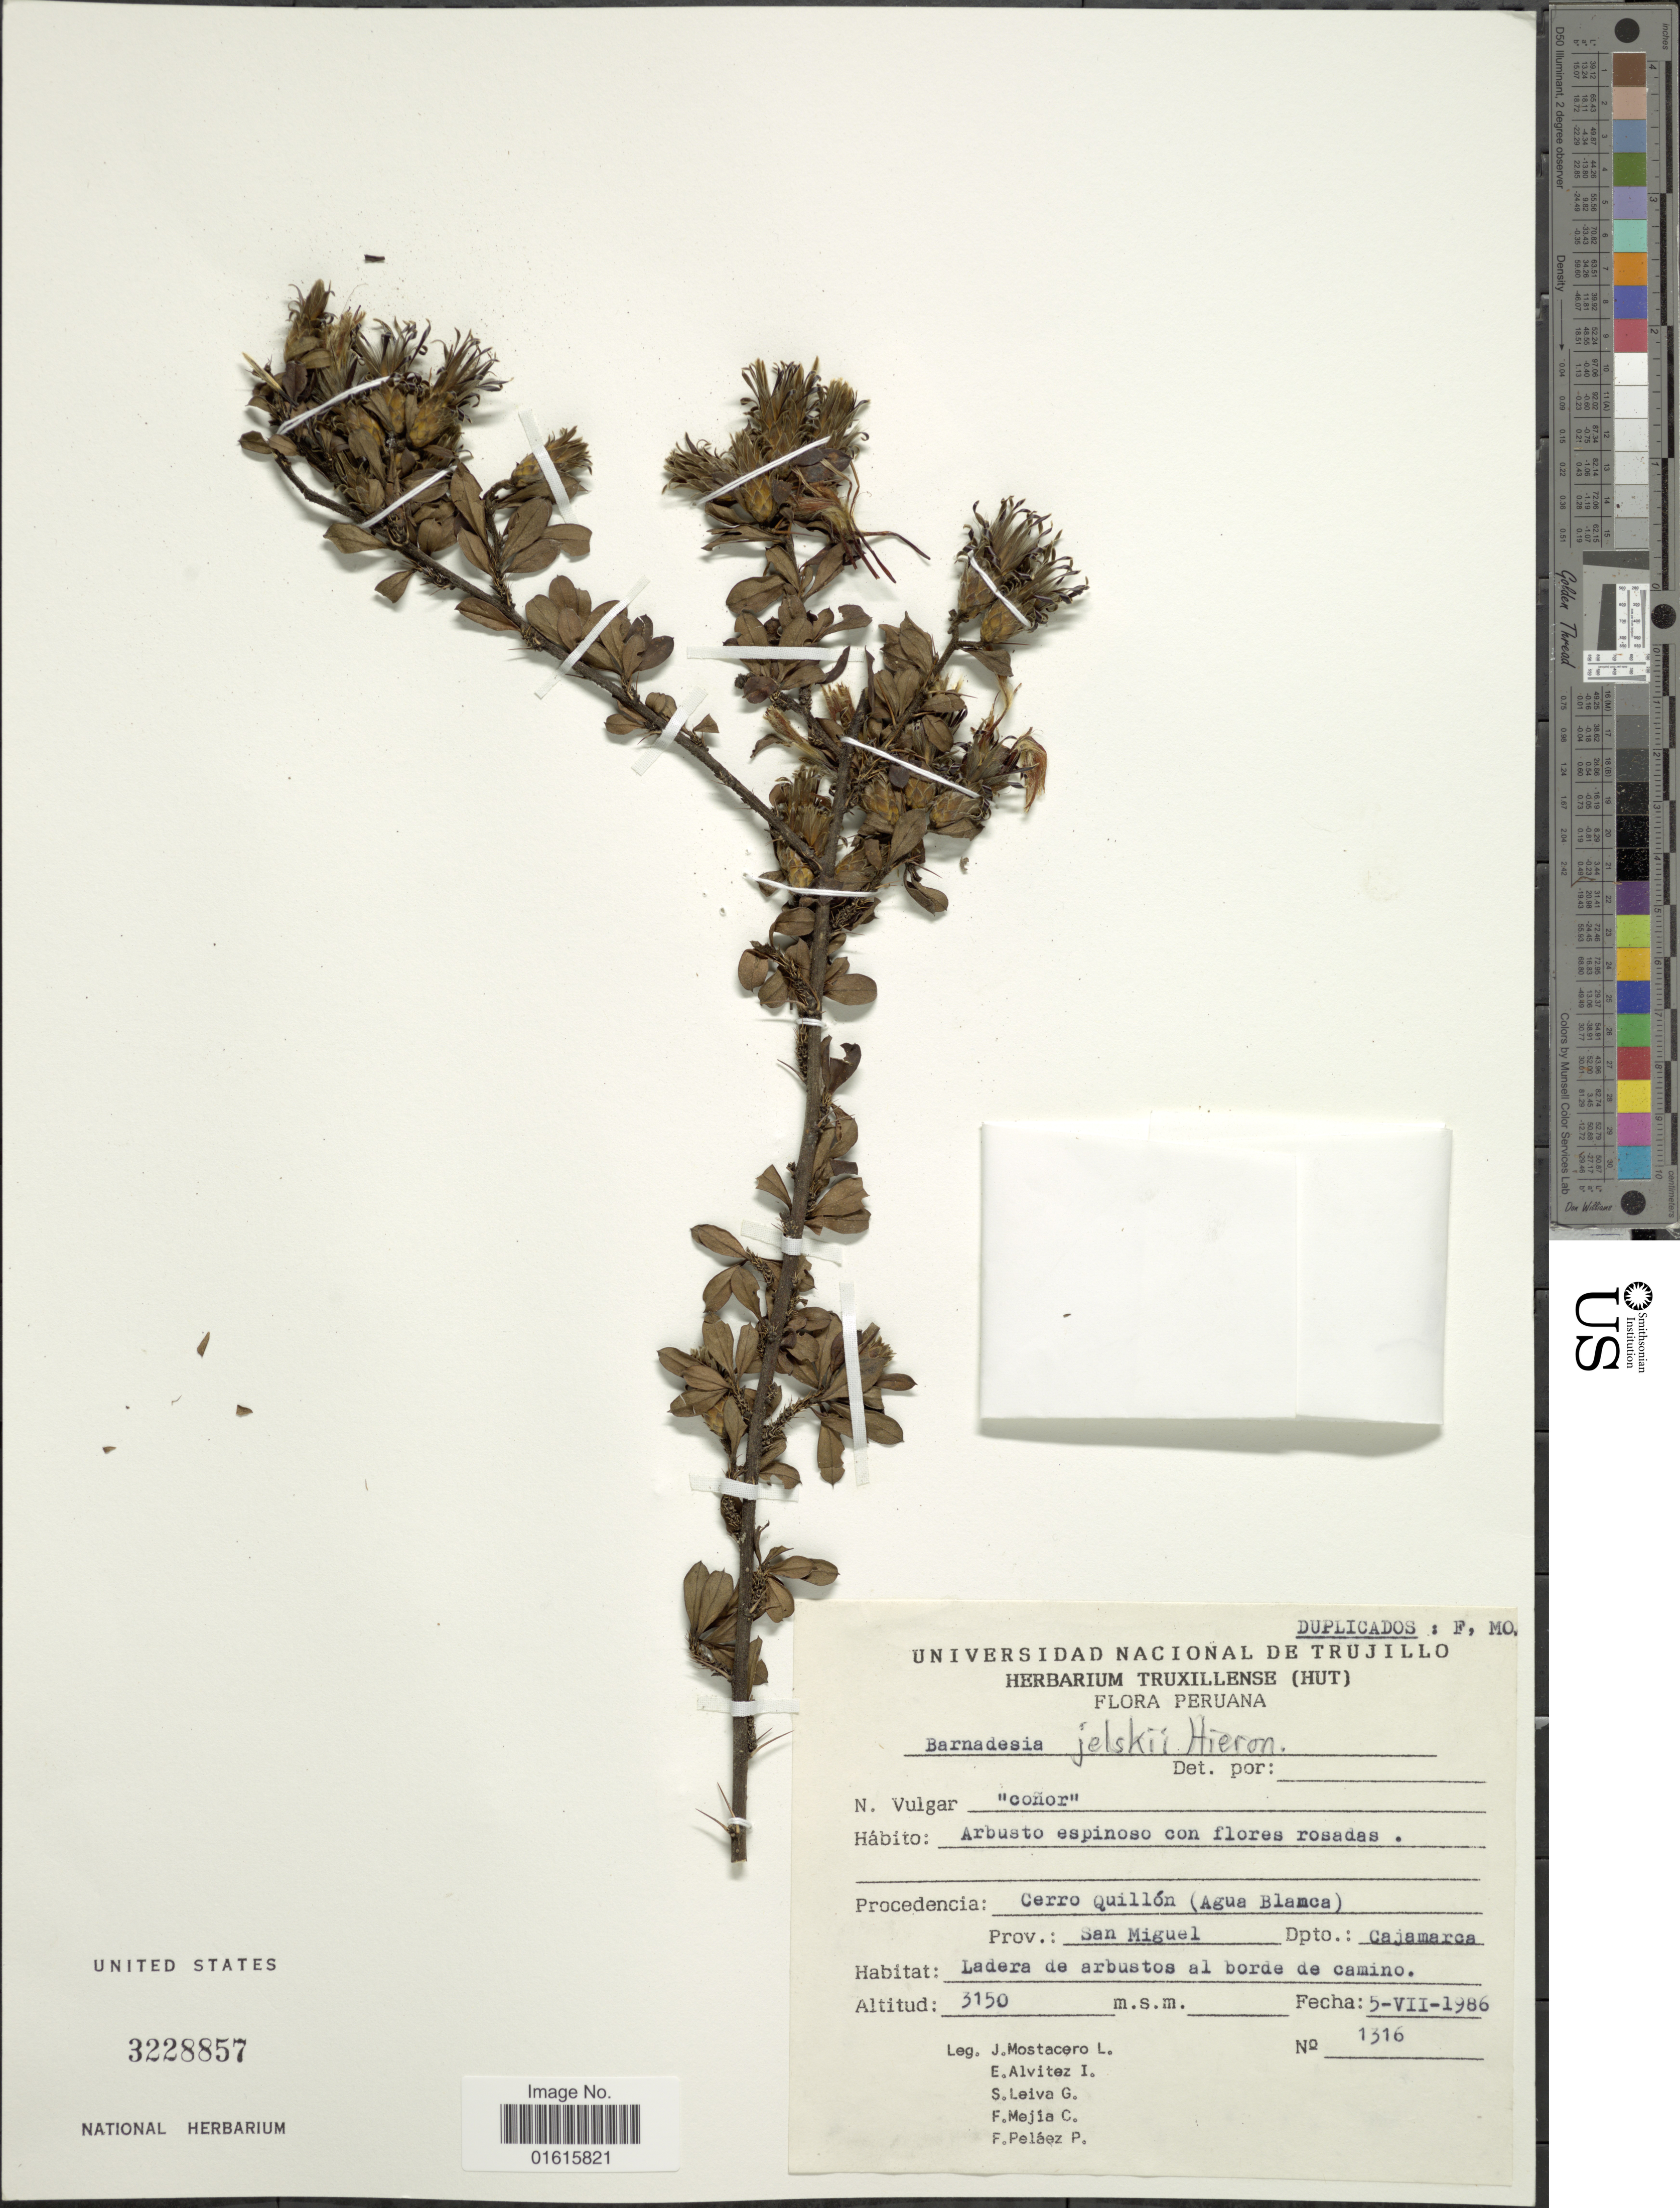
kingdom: Plantae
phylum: Tracheophyta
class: Magnoliopsida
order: Asterales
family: Asteraceae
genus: Barnadesia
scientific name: Barnadesia jelski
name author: Hieron.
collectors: J. Mostacero L., E. Alvitez I., S. Levia G, F. Mejia C. & F. Pelaez P.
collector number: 1316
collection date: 1986-07-05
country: Peru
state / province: Cajamarca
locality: Procedencia: Cerro Quillon (Agua Blanca) Prov. San Miguel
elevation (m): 3150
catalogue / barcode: US 3228857